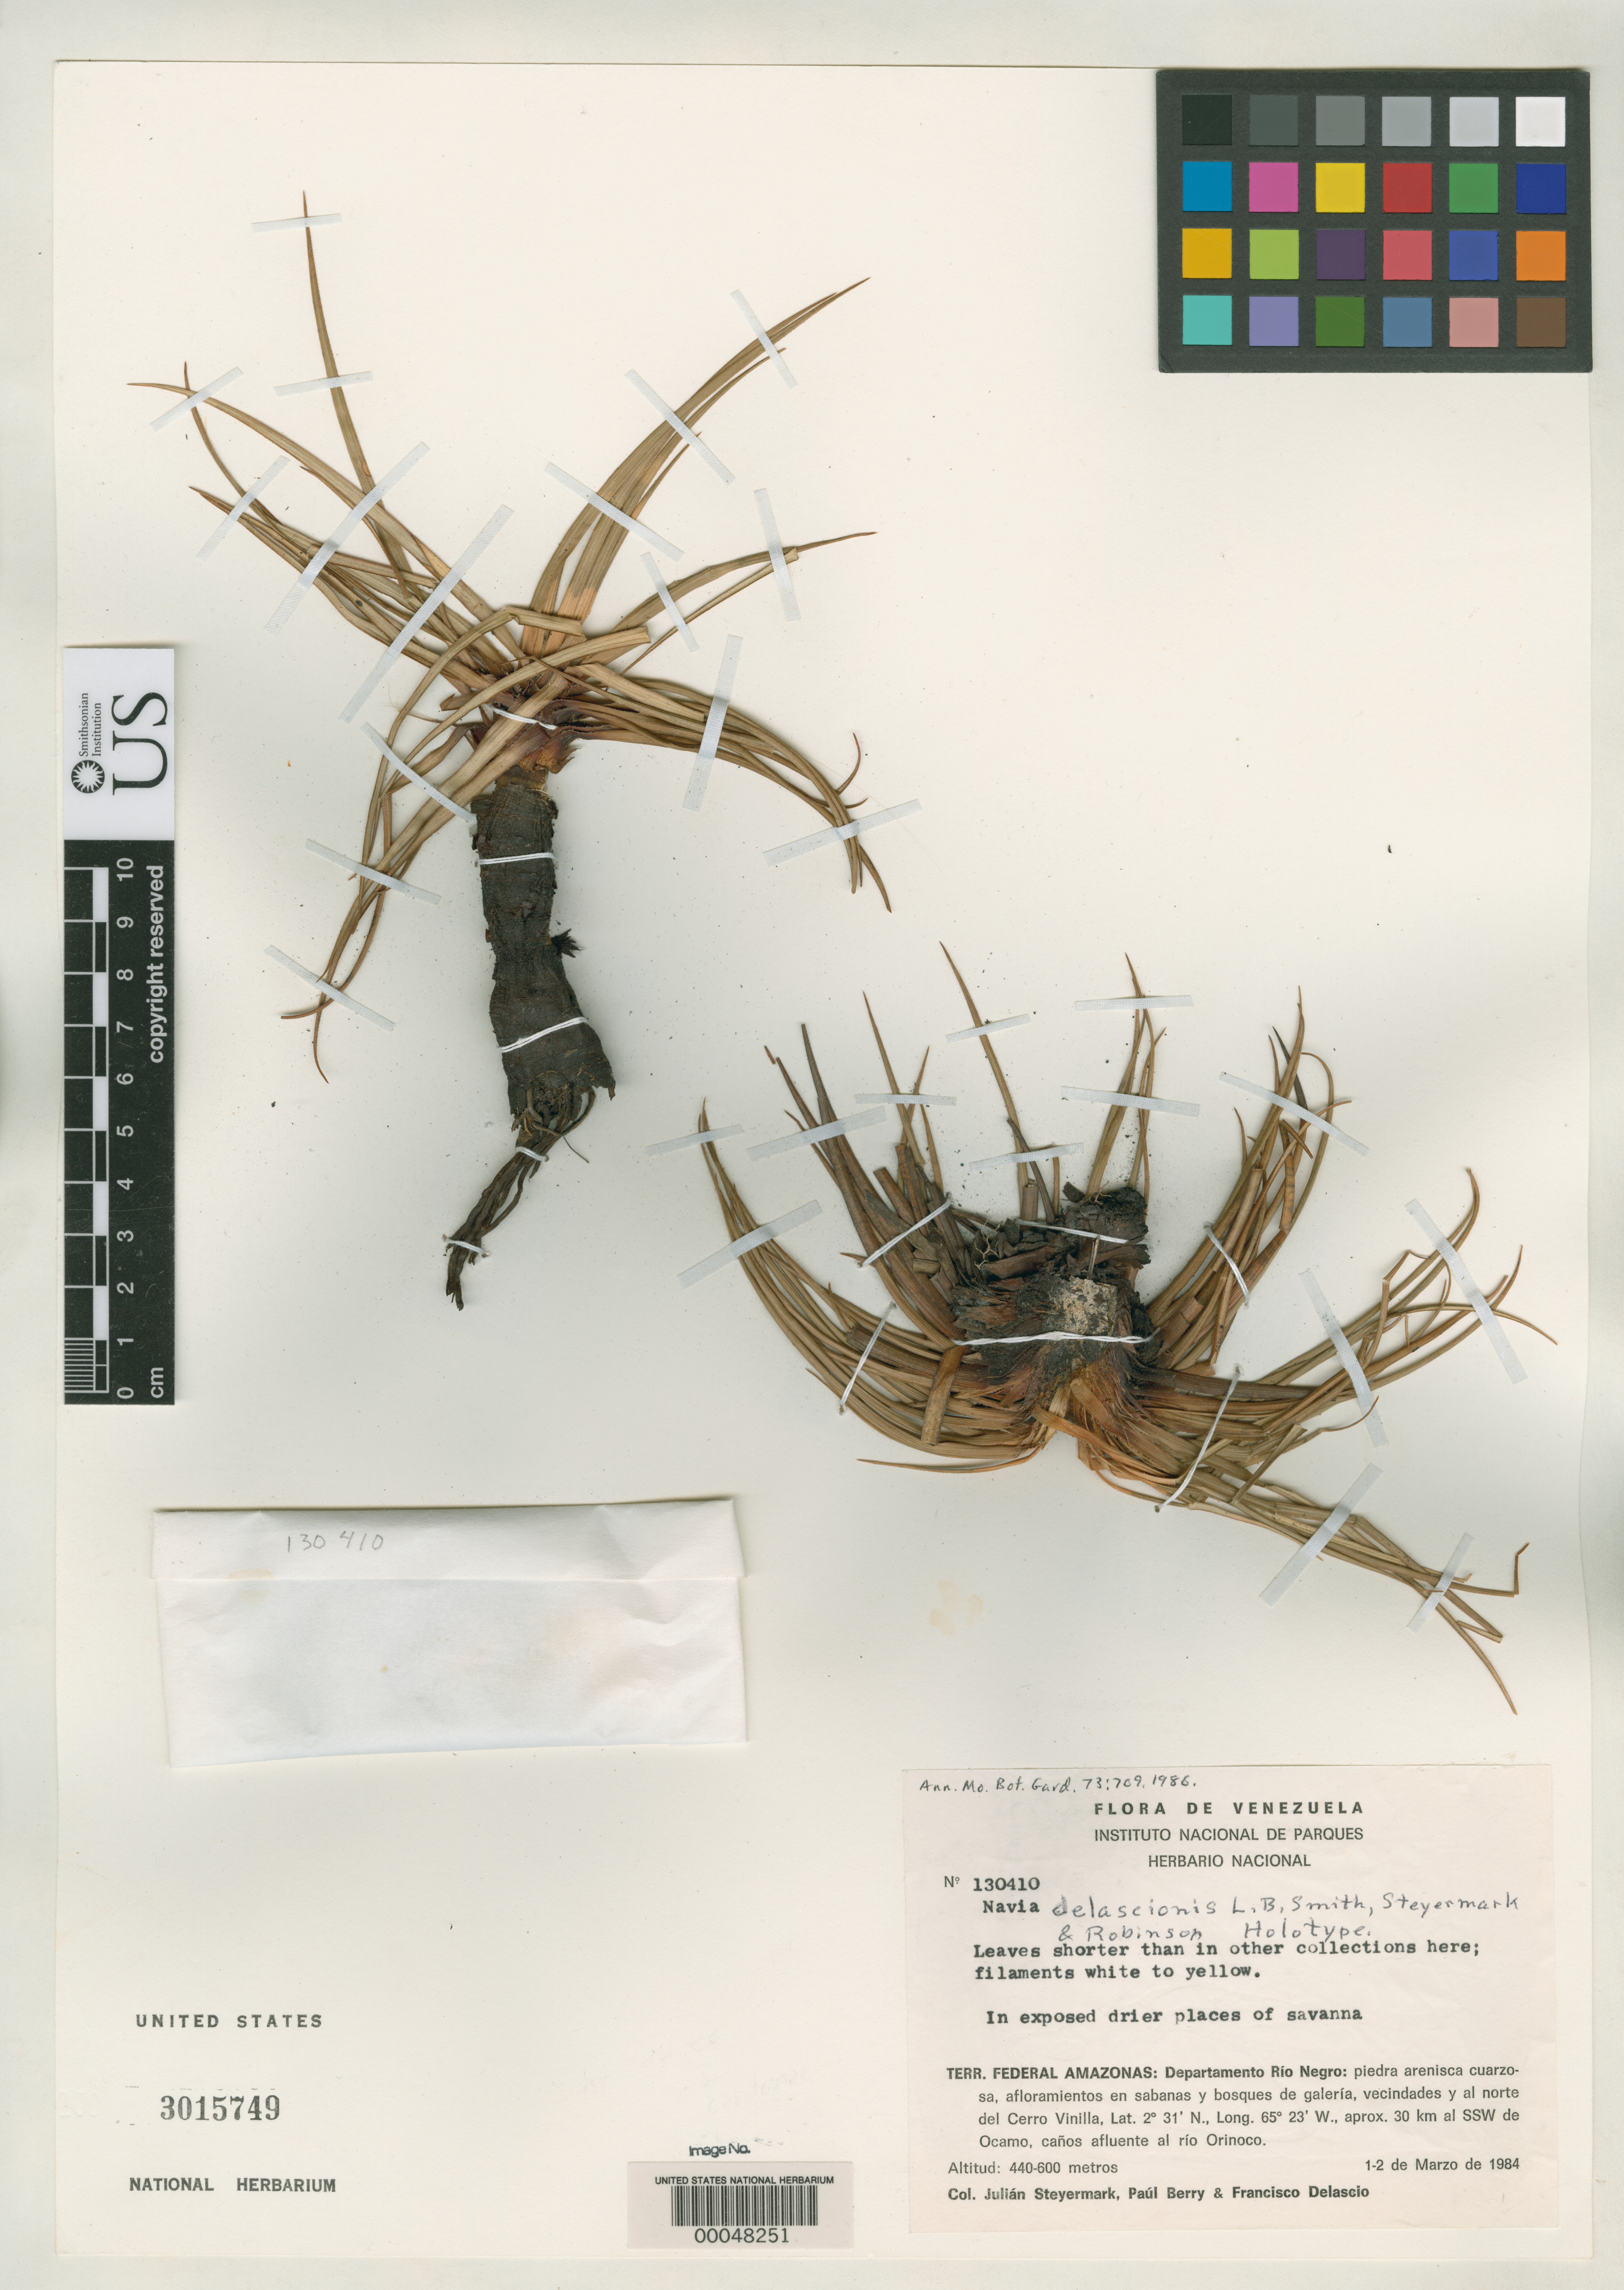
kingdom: Plantae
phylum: Tracheophyta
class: Liliopsida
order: Poales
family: Bromeliaceae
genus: Navia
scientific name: Navia delascionis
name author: L.B. Sm.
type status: Holotype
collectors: J. Steyermark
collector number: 130410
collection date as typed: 01 Mar 1984 to 02 Mar 1984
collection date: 1984-03-01/1984-03-02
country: Venezuela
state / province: Amazonas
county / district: Rio Negro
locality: N side of Cerro Vinilla, 30 km SSW of Ocamo.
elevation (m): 440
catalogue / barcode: US 3015749